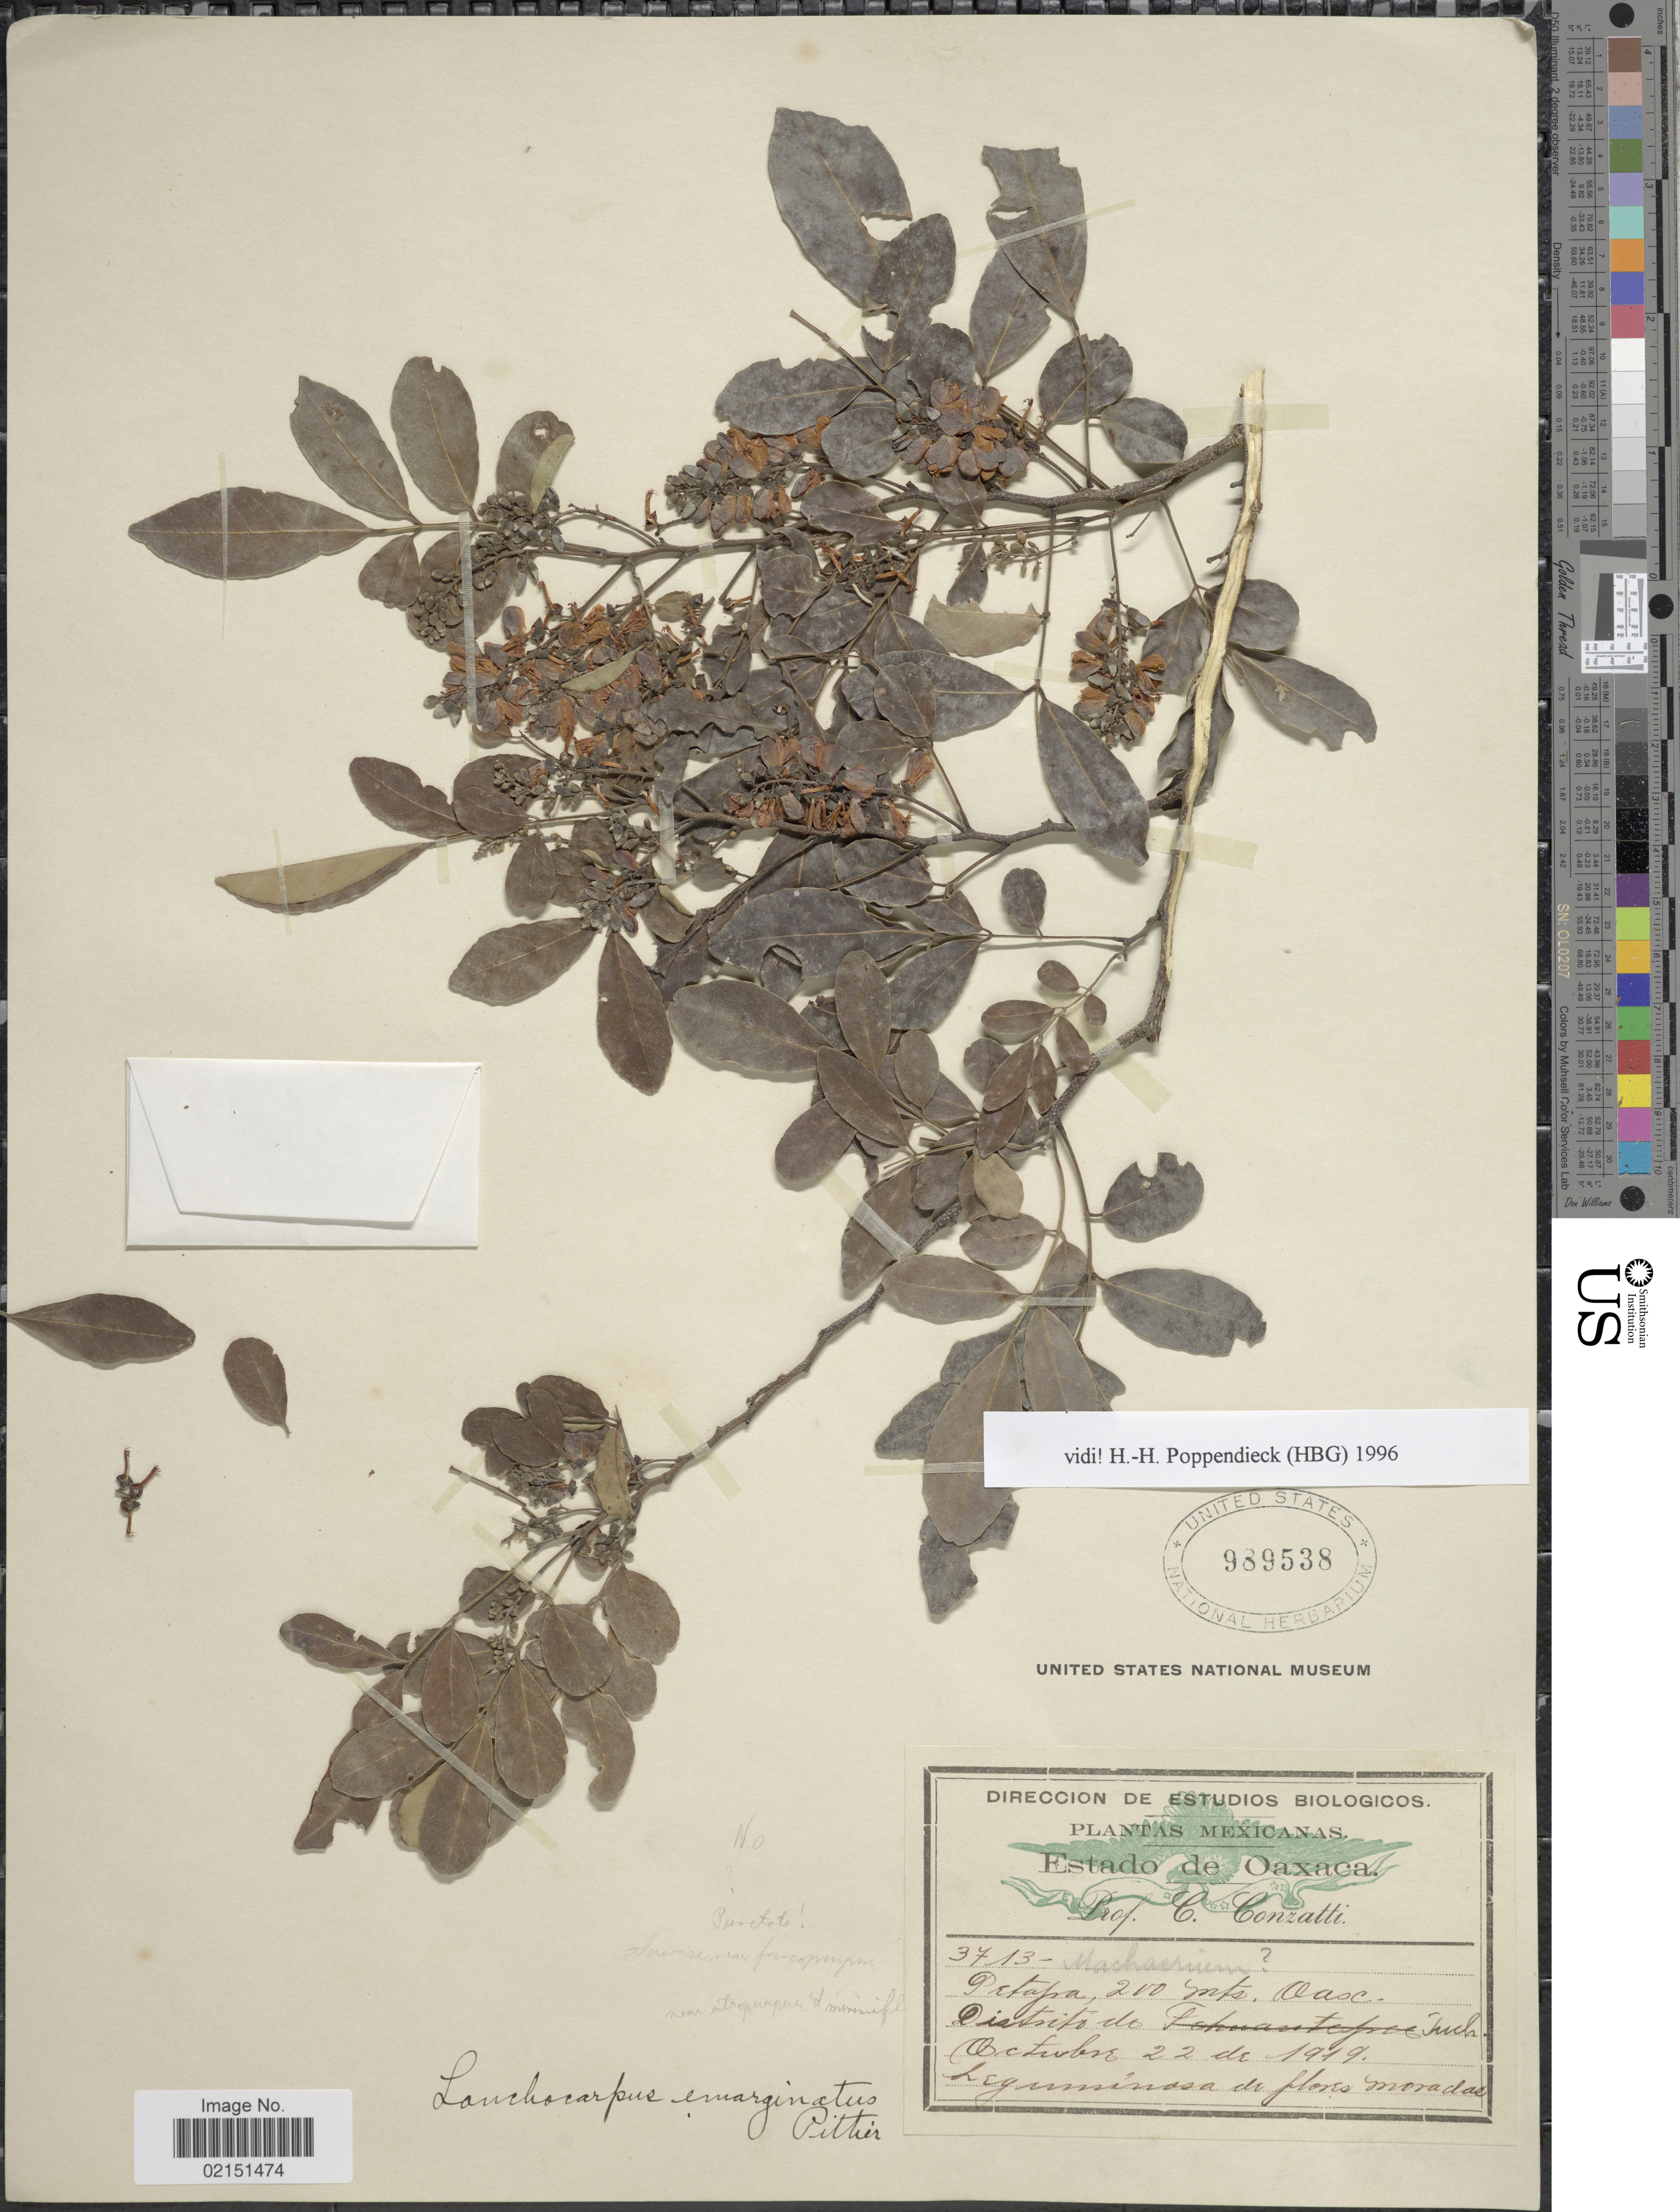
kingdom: Plantae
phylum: Tracheophyta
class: Magnoliopsida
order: Fabales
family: Fabaceae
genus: Lonchocarpus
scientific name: Lonchocarpus emarginatus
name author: Pittier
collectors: C. Conzatti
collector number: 3713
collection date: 1919-10-22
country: Mexico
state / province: Oaxaca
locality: Distrito do Cuch. (Cuicatlán)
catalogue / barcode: US 989538